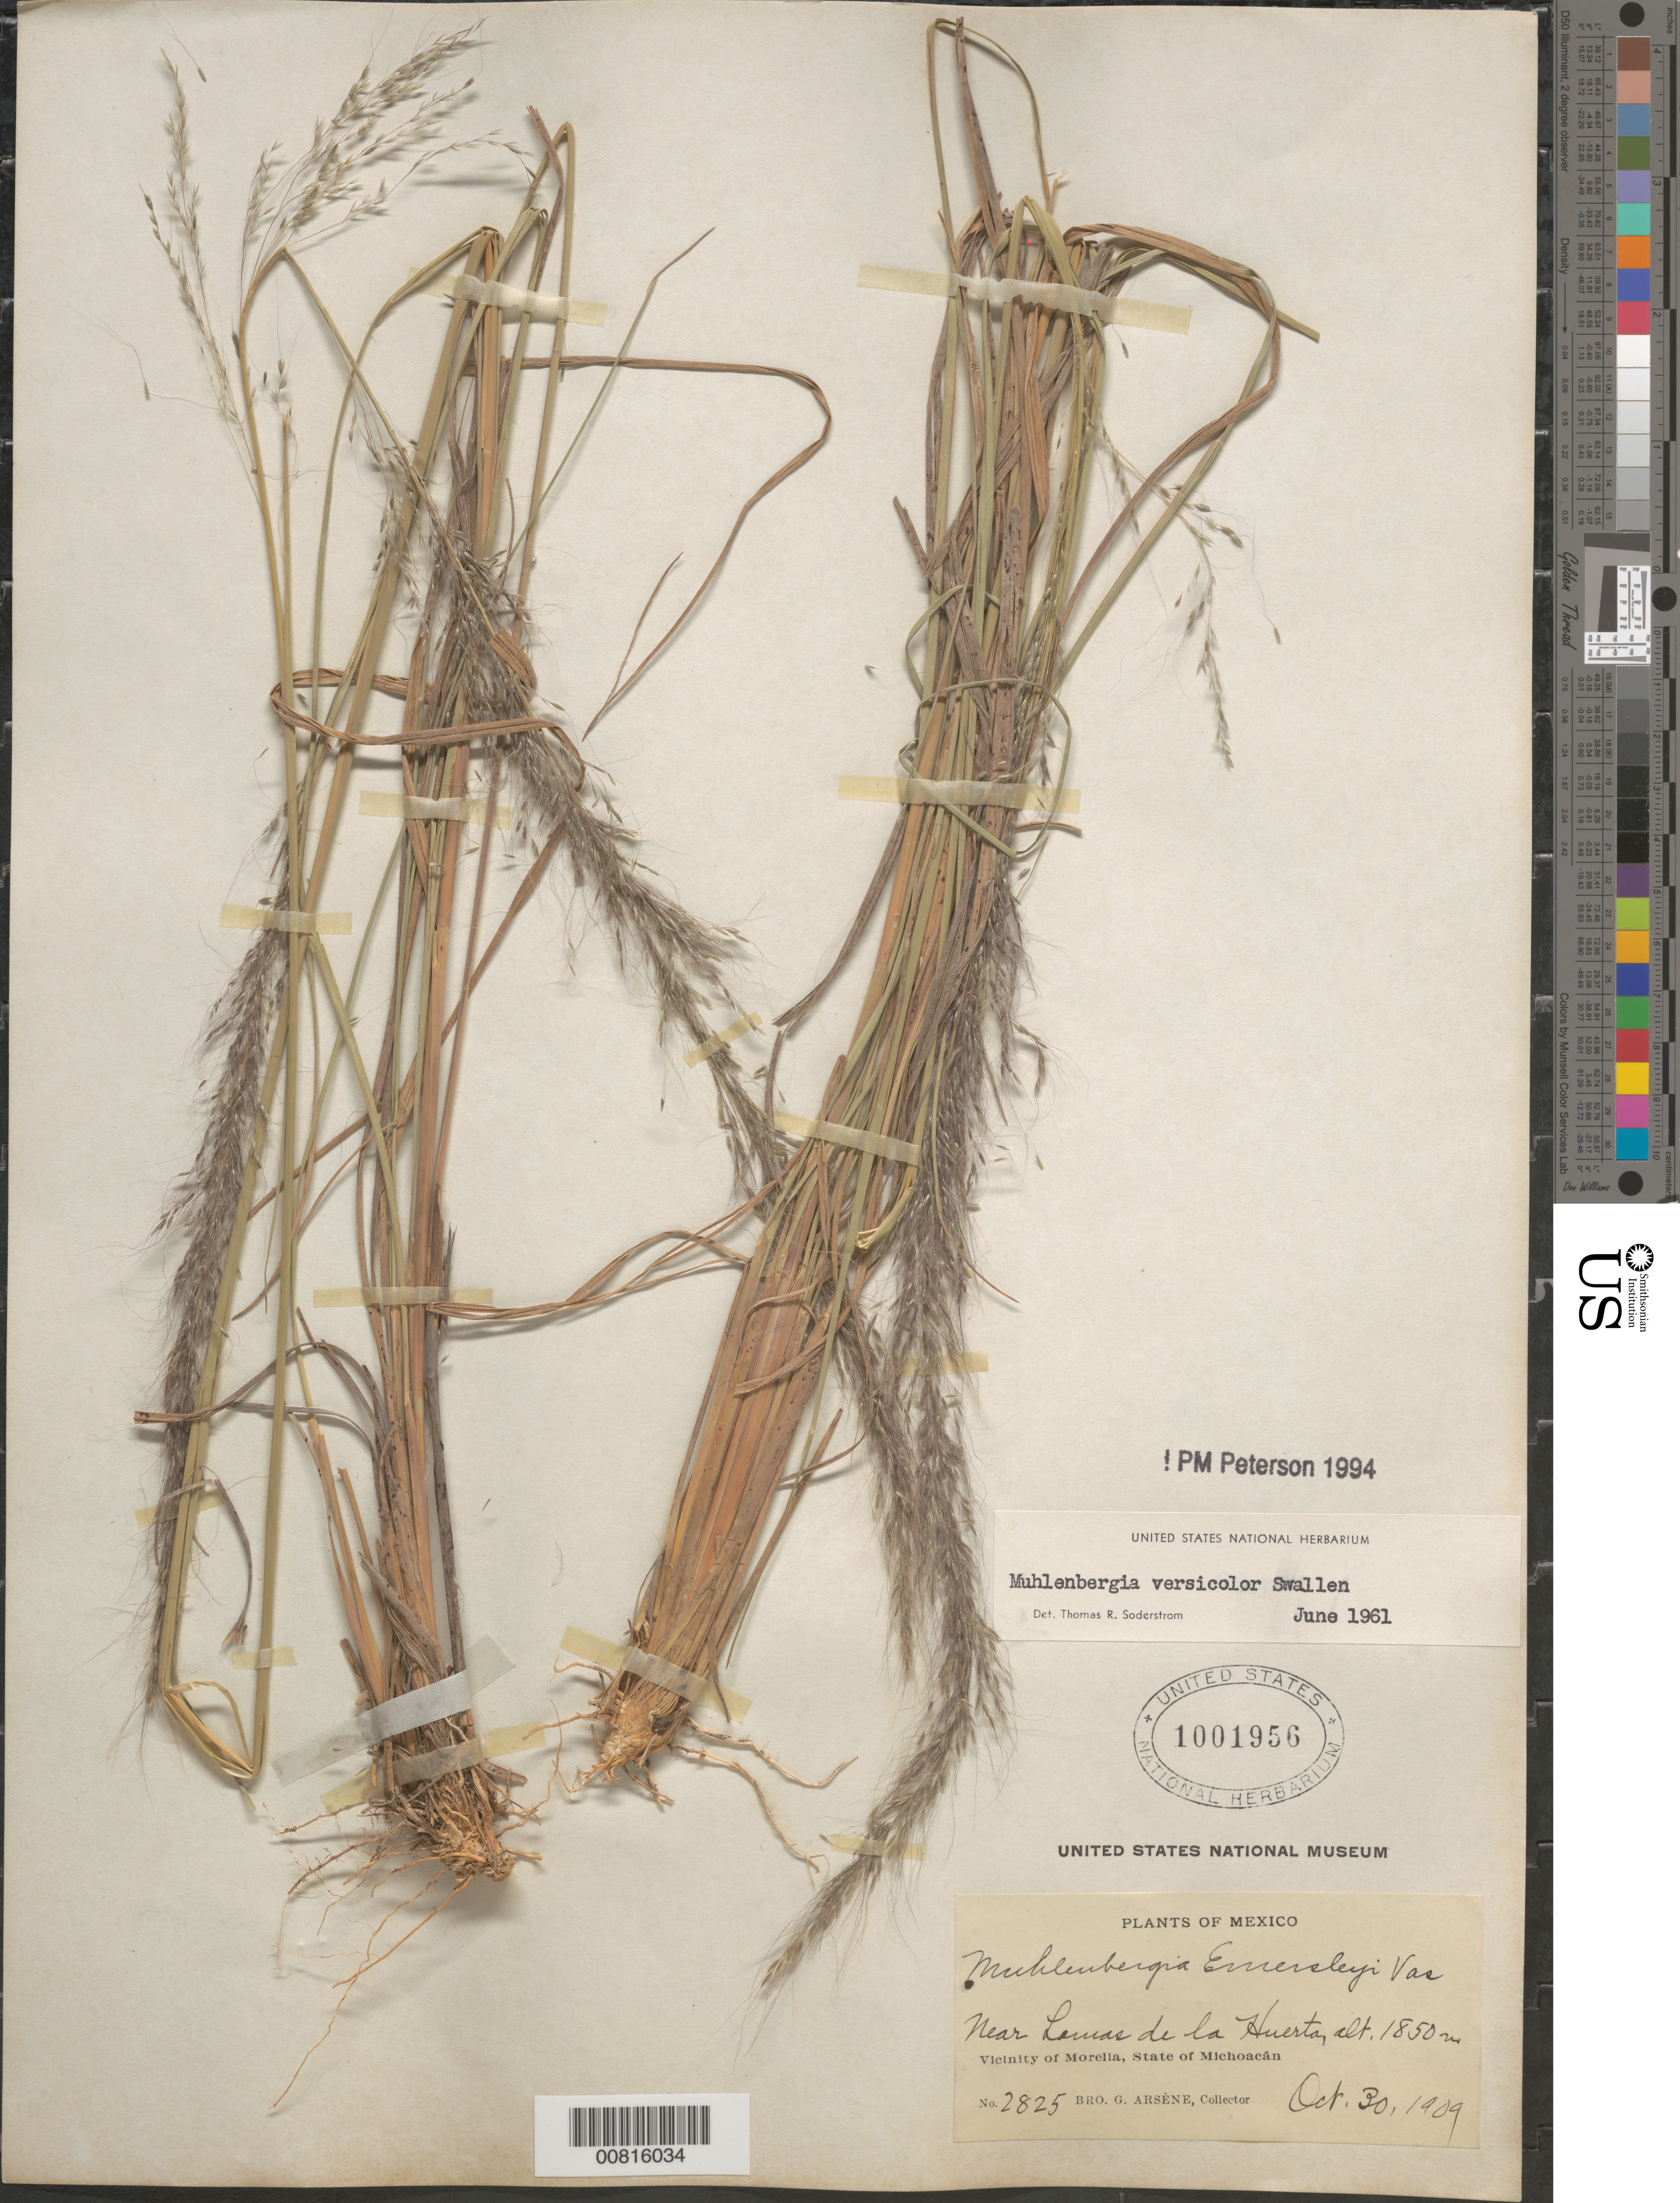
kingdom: Plantae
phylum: Tracheophyta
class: Liliopsida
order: Poales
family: Poaceae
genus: Muhlenbergia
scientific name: Muhlenbergia versicolor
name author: Swallen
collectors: Bro. G. Arsène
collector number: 2825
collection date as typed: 30 Oct 1909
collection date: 1909-10-30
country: Mexico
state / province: Michoacán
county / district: Morelia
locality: Lomas de la Huerta, Vicinity of Morelia, mpio. Morelia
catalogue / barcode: US 1001956